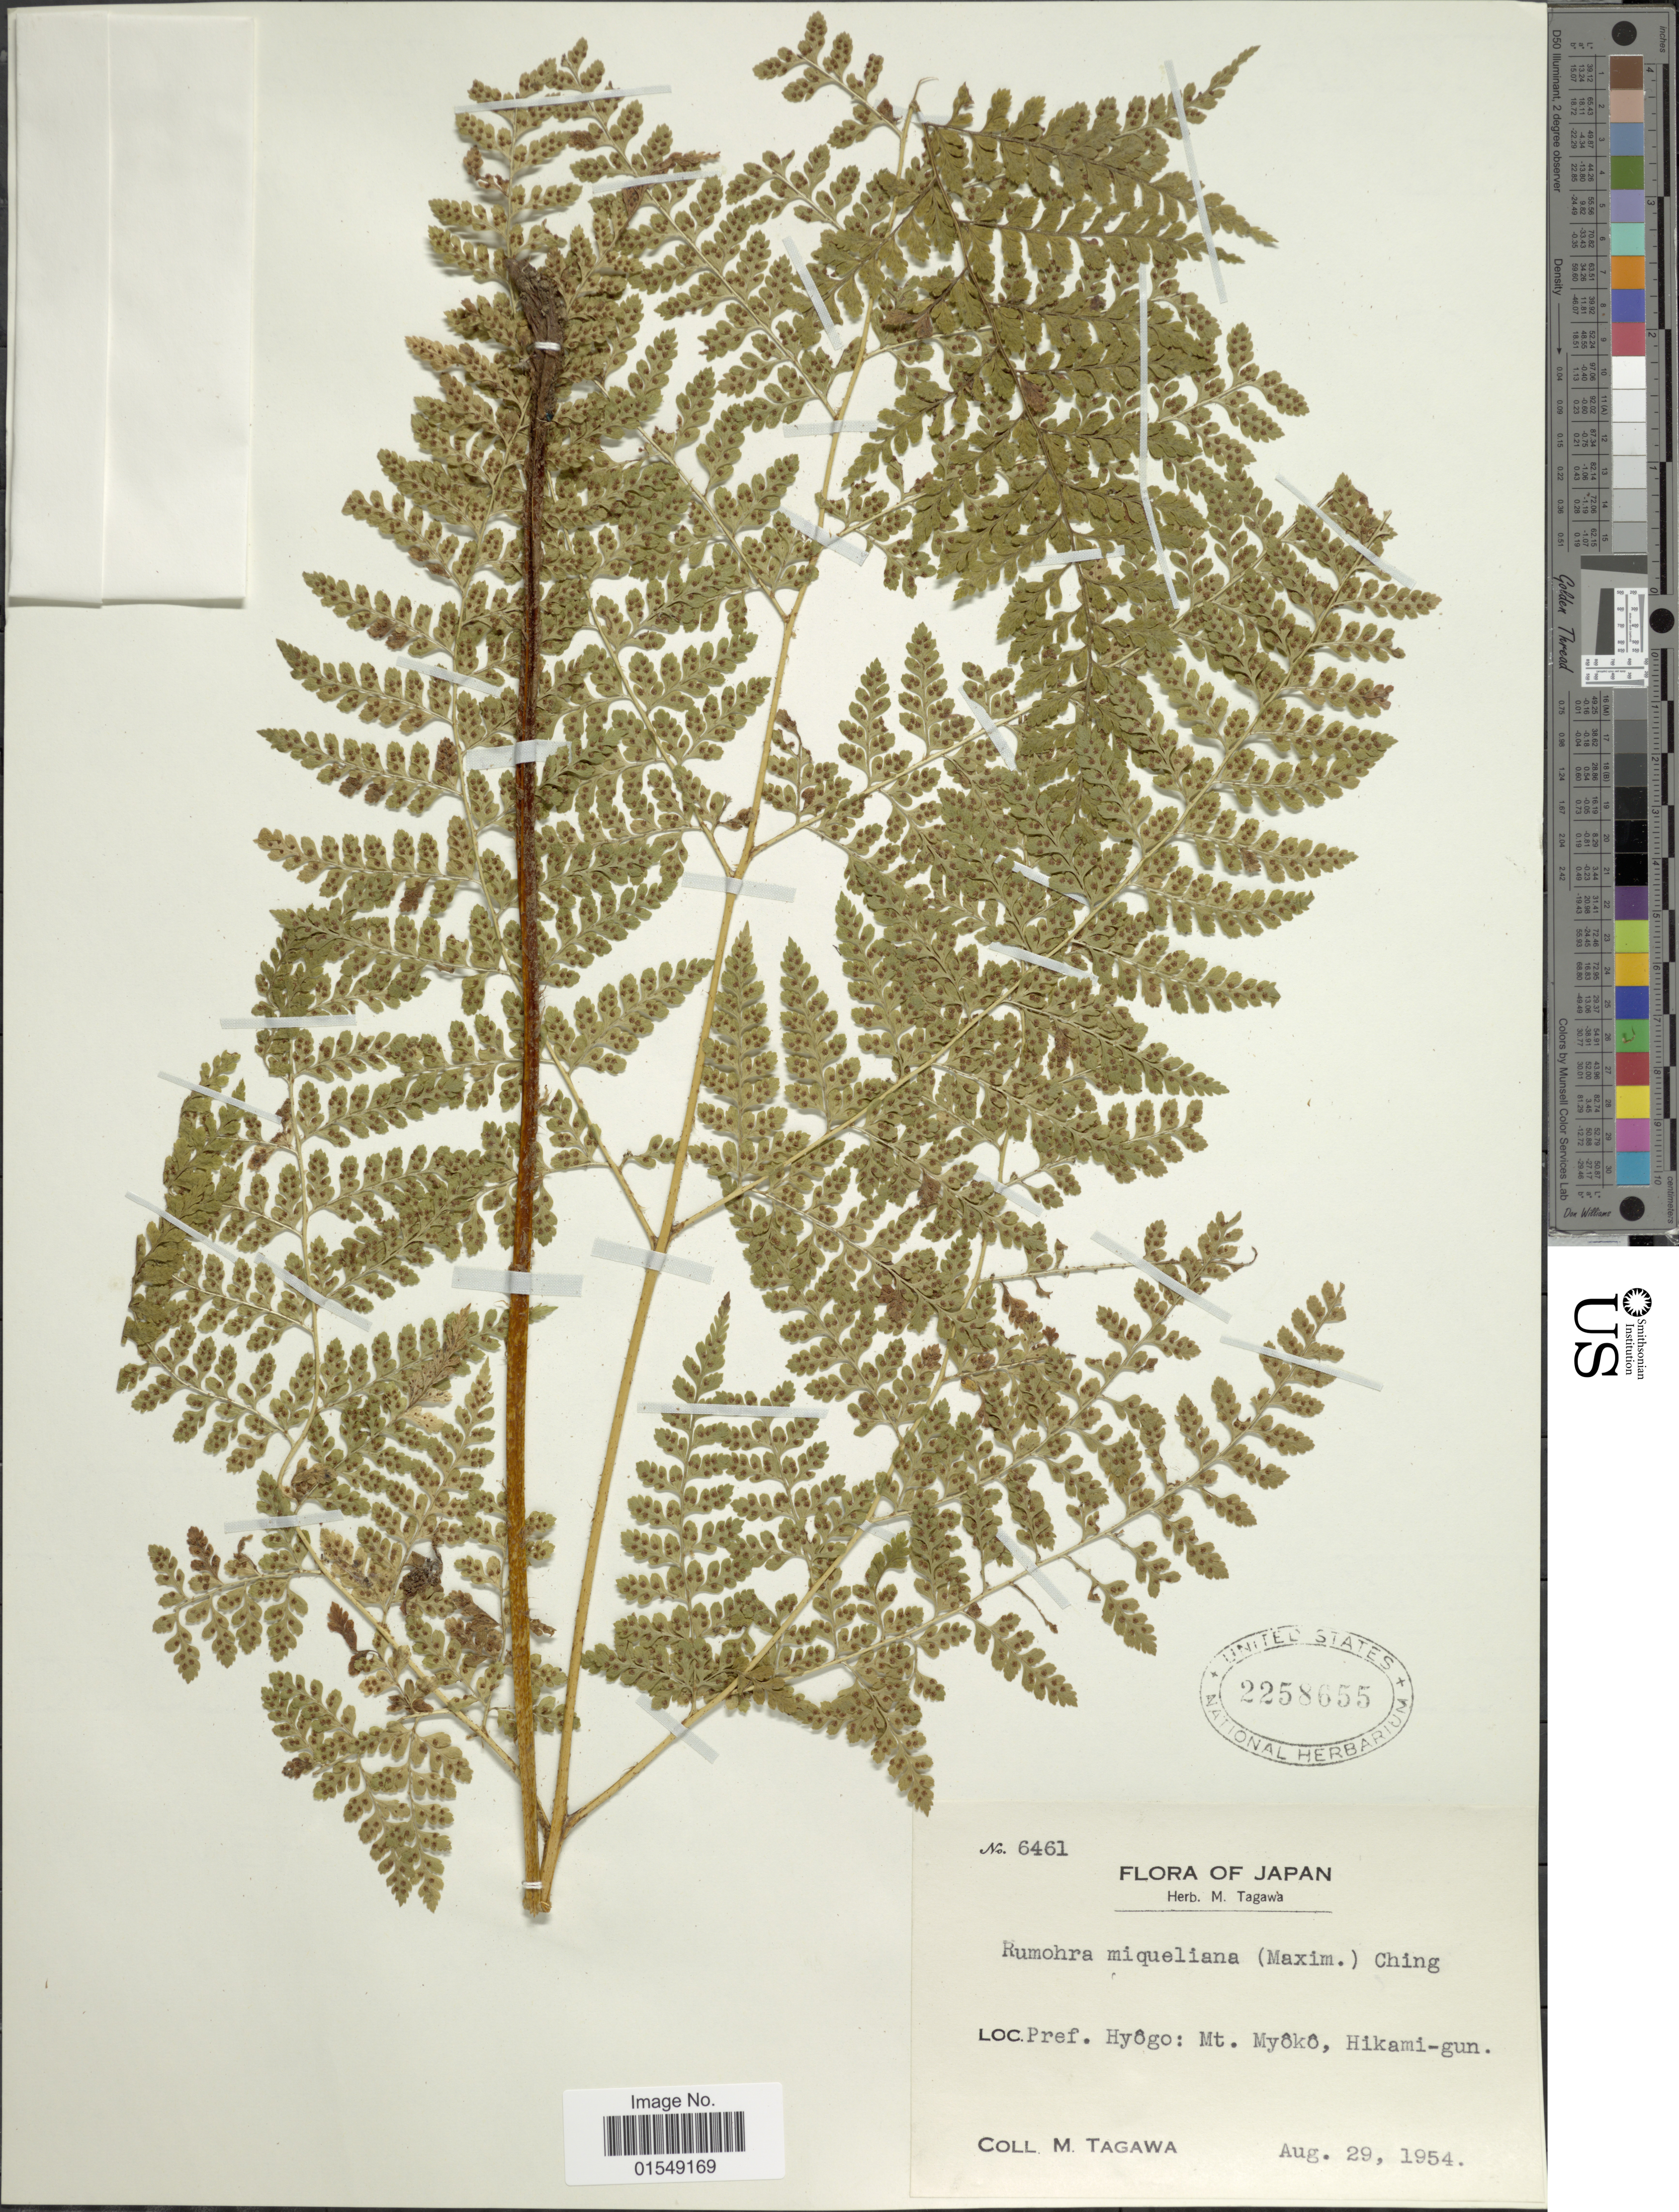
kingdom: Plantae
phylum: Tracheophyta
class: Polypodiopsida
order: Polypodiales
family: Dryopteridaceae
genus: Arachniodes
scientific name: Arachniodes miqueliana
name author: (Maxim. ex Franch. & Sav.) Ohwi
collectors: M. Tagawa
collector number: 6461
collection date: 1954-08-29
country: Japan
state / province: Hyogo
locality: Pref. Hyôgo: Mt. Myôkô, Hikami-gun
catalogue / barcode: US 2258655